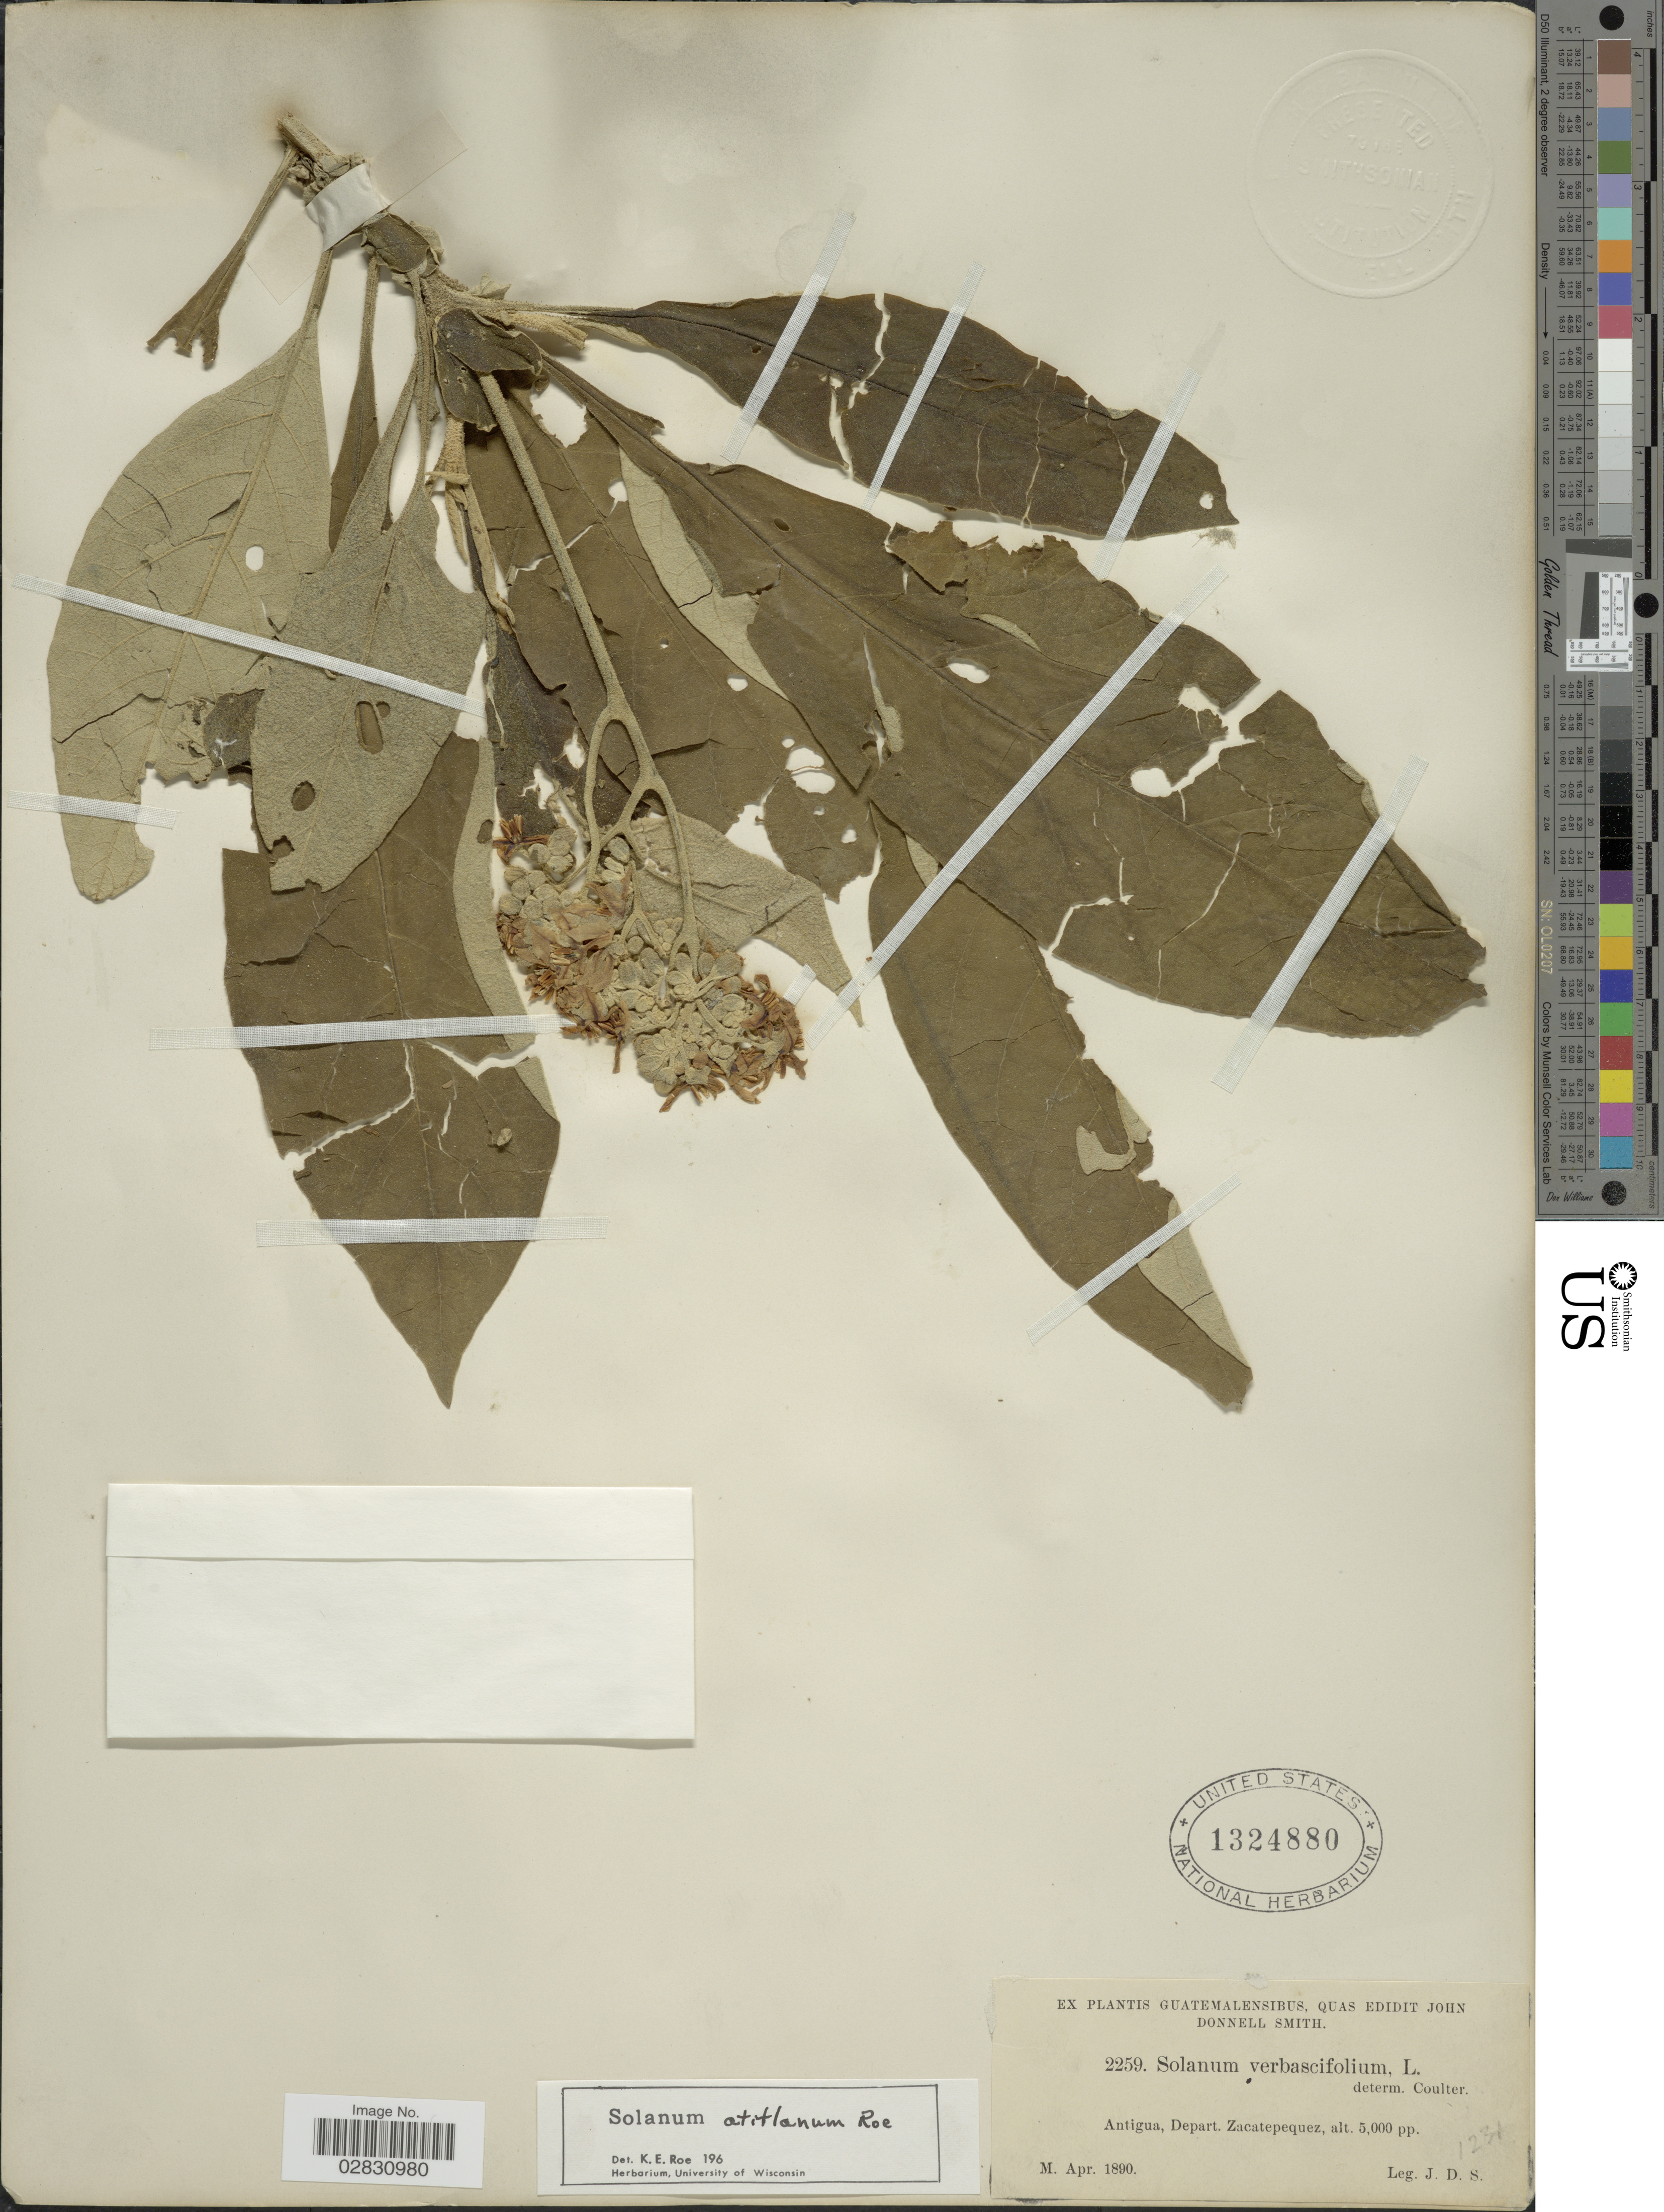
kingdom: Plantae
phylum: Tracheophyta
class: Magnoliopsida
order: Solanales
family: Solanaceae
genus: Solanum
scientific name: Solanum atitlanum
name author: K.E. Roe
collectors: J. Donnell Smith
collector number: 2259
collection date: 1890-04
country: Guatemala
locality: Antigua, Depart. Zacatepequez.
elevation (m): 1524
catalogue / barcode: US 1324880